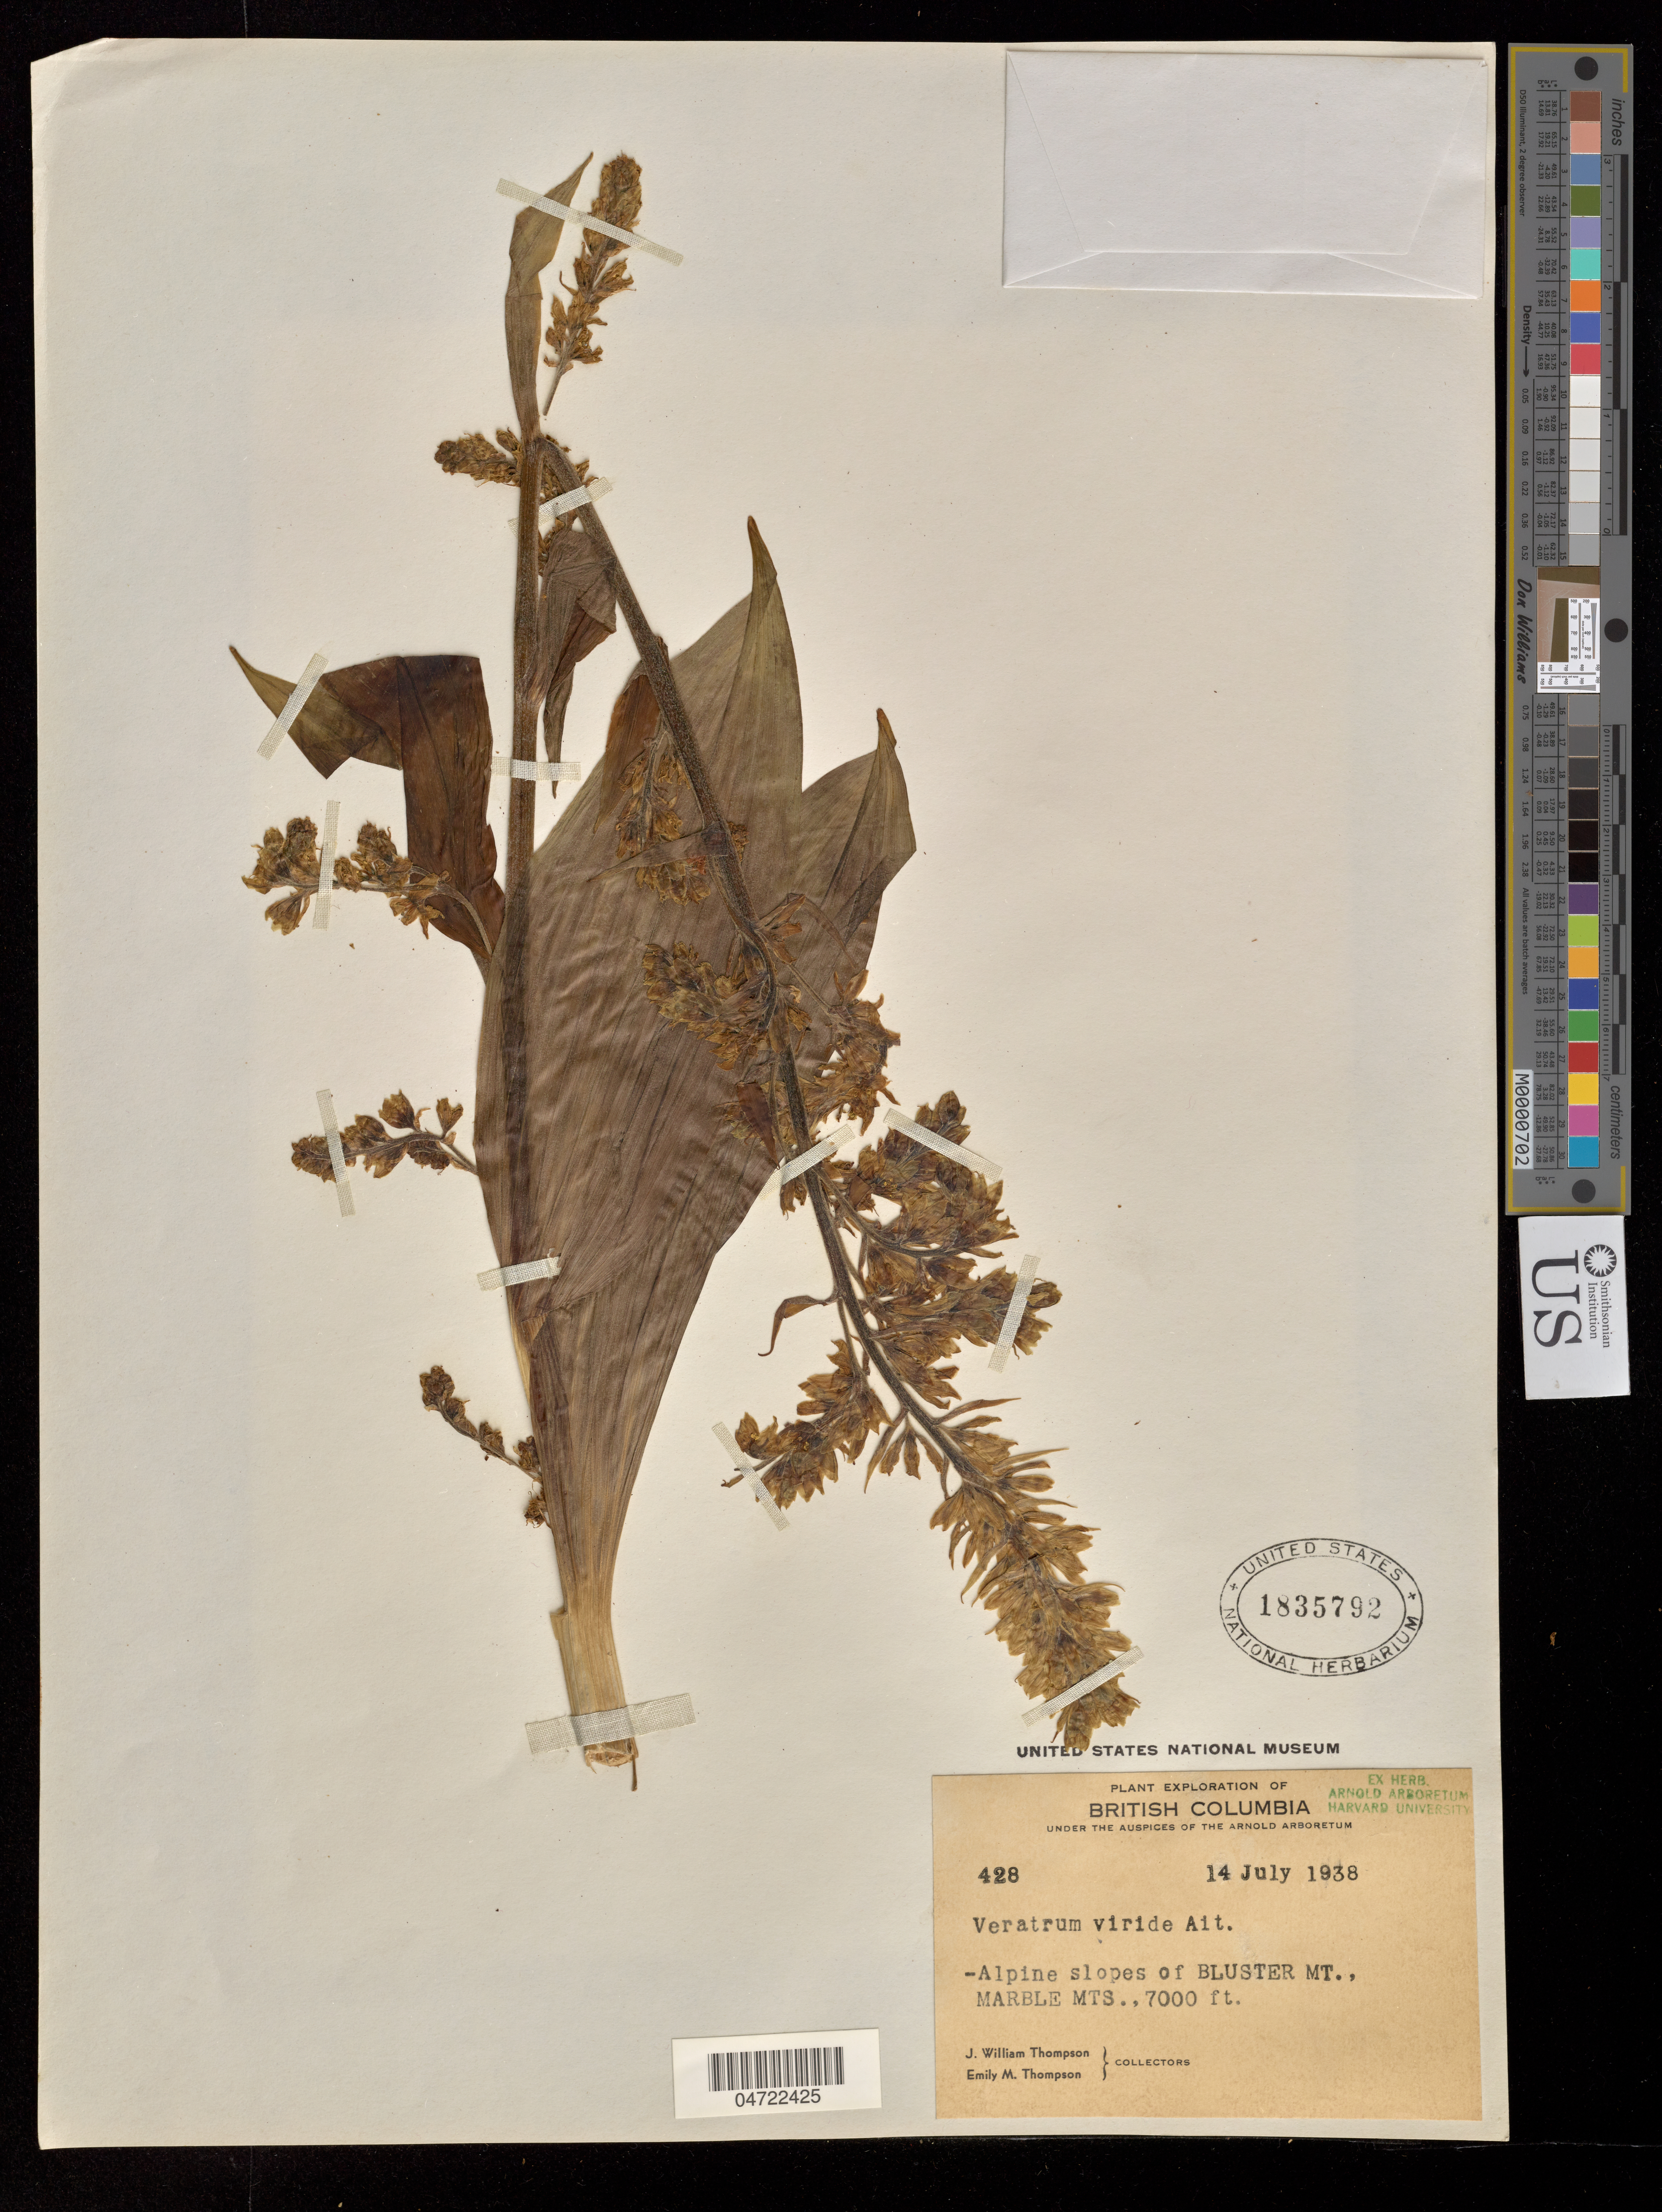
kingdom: Plantae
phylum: Tracheophyta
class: Liliopsida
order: Liliales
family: Melanthiaceae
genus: Veratrum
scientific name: Veratrum viride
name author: Aiton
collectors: J. W. Thompson & E. M. Thompson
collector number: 428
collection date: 1938-07-14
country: Canada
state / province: British Columbia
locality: Alpine slopes of Bluster Mt., Marble Mts.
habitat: Alpine slopes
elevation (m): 2134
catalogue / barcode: US 1835792